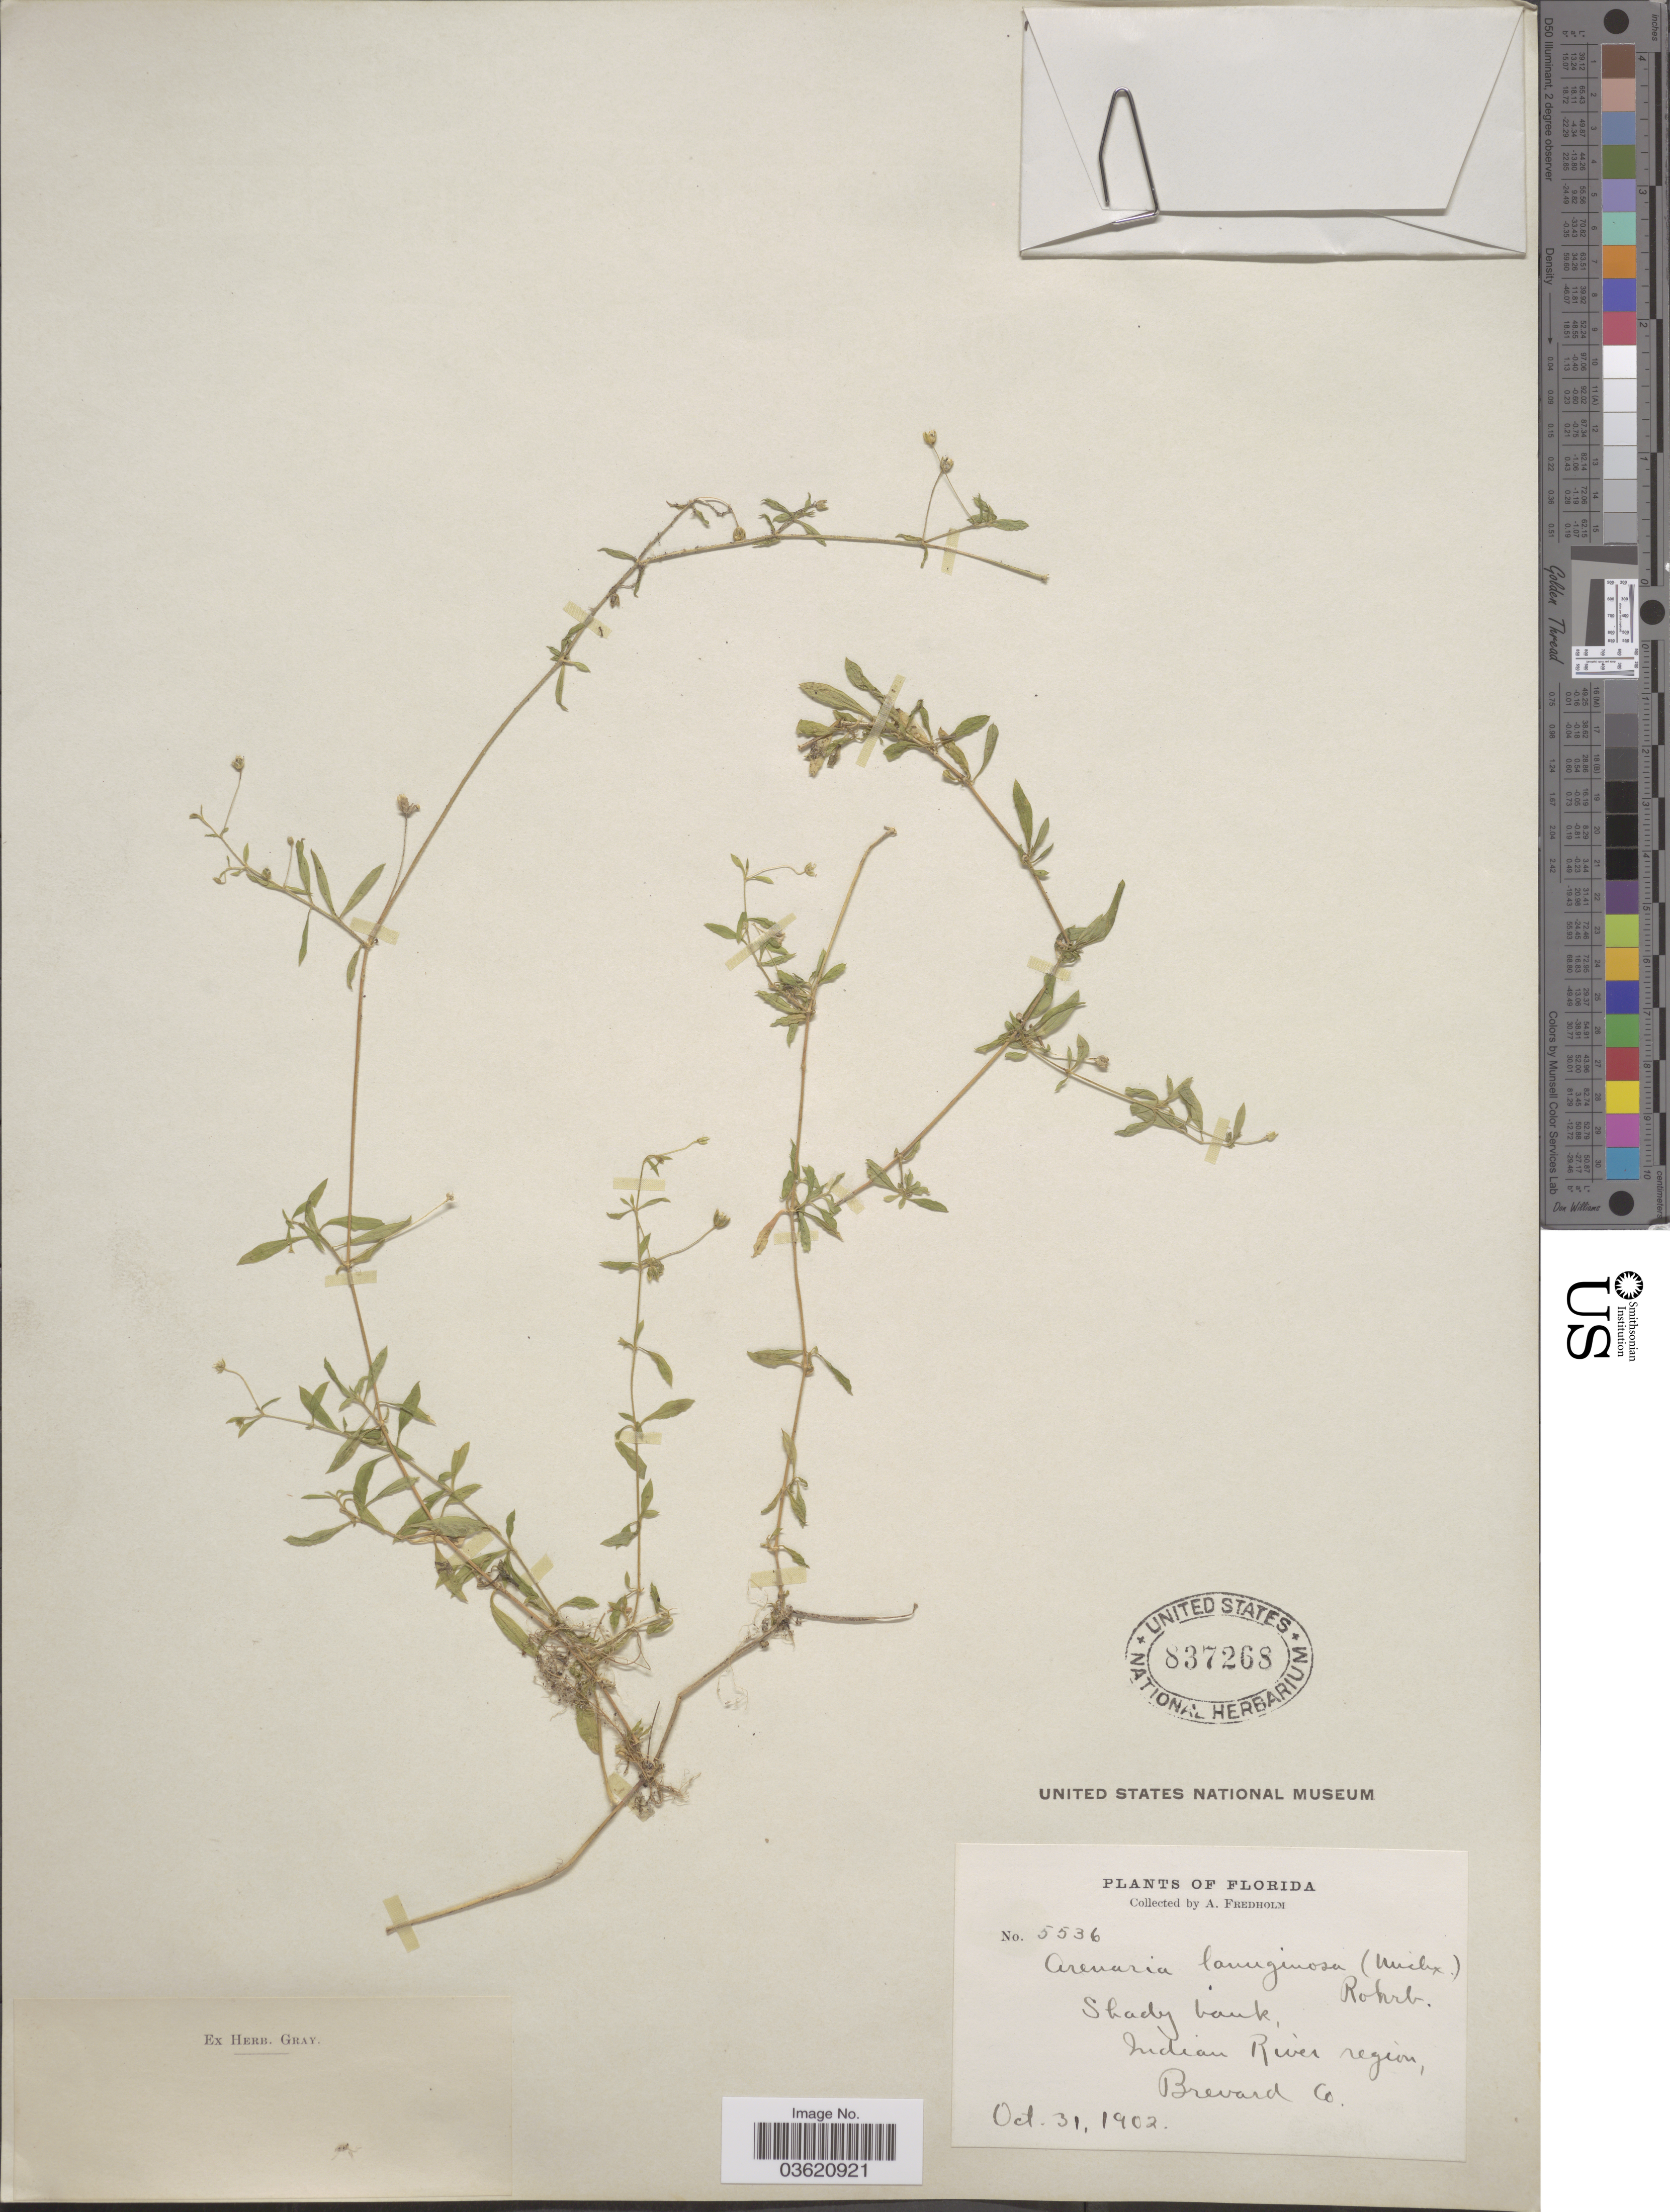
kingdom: Plantae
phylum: Tracheophyta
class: Magnoliopsida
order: Caryophyllales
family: Caryophyllaceae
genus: Arenaria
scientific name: Arenaria lanuginosa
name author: (Michx.) Rohrb.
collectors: A. Fredholm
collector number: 5536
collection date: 1902-10-31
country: United States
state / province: Florida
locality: Indian River region, Brevard Co.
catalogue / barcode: US 837268